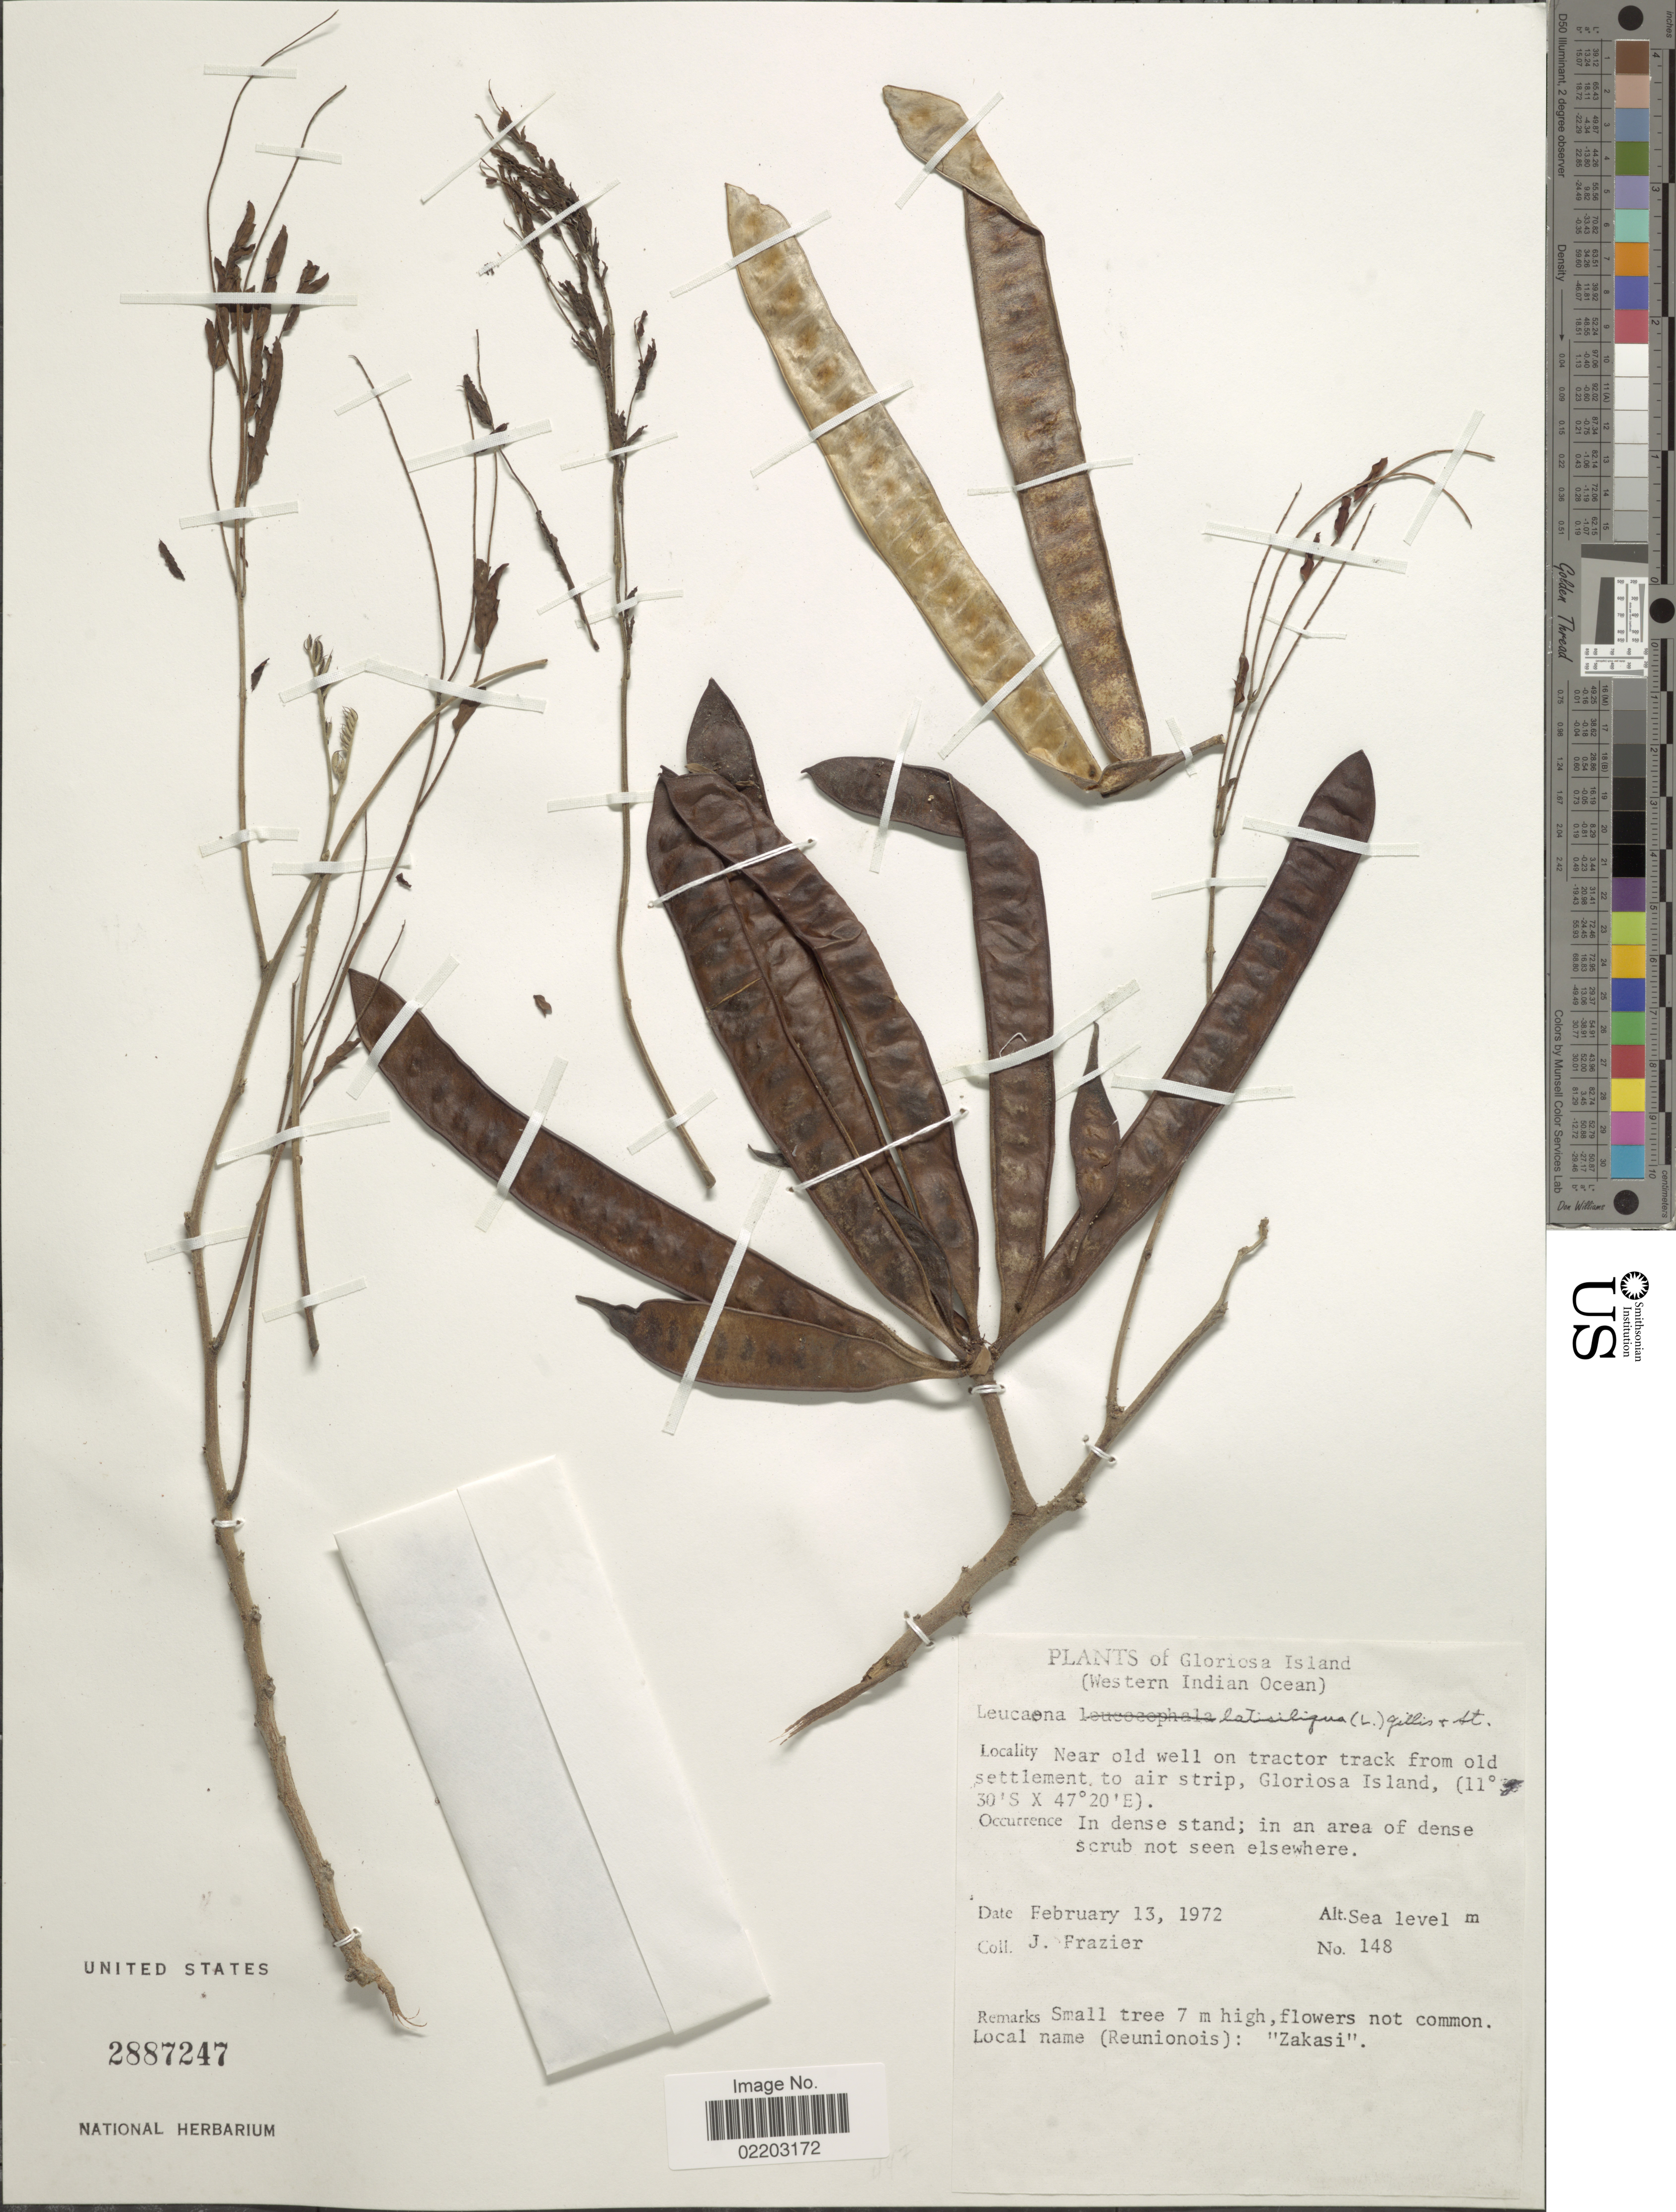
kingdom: Plantae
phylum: Tracheophyta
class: Magnoliopsida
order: Fabales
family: Fabaceae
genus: Leucaena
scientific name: Leucaena leucocephala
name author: (Lam.) de Wit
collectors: J. Frazier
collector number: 148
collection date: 1972-02-13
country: French Southern Territories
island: Île Glorieuse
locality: Gloriosa Island, (Western Indian Ocean), Near old well on tractor track from old settlement to air strip, Gloriosa Island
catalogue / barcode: US 2887247